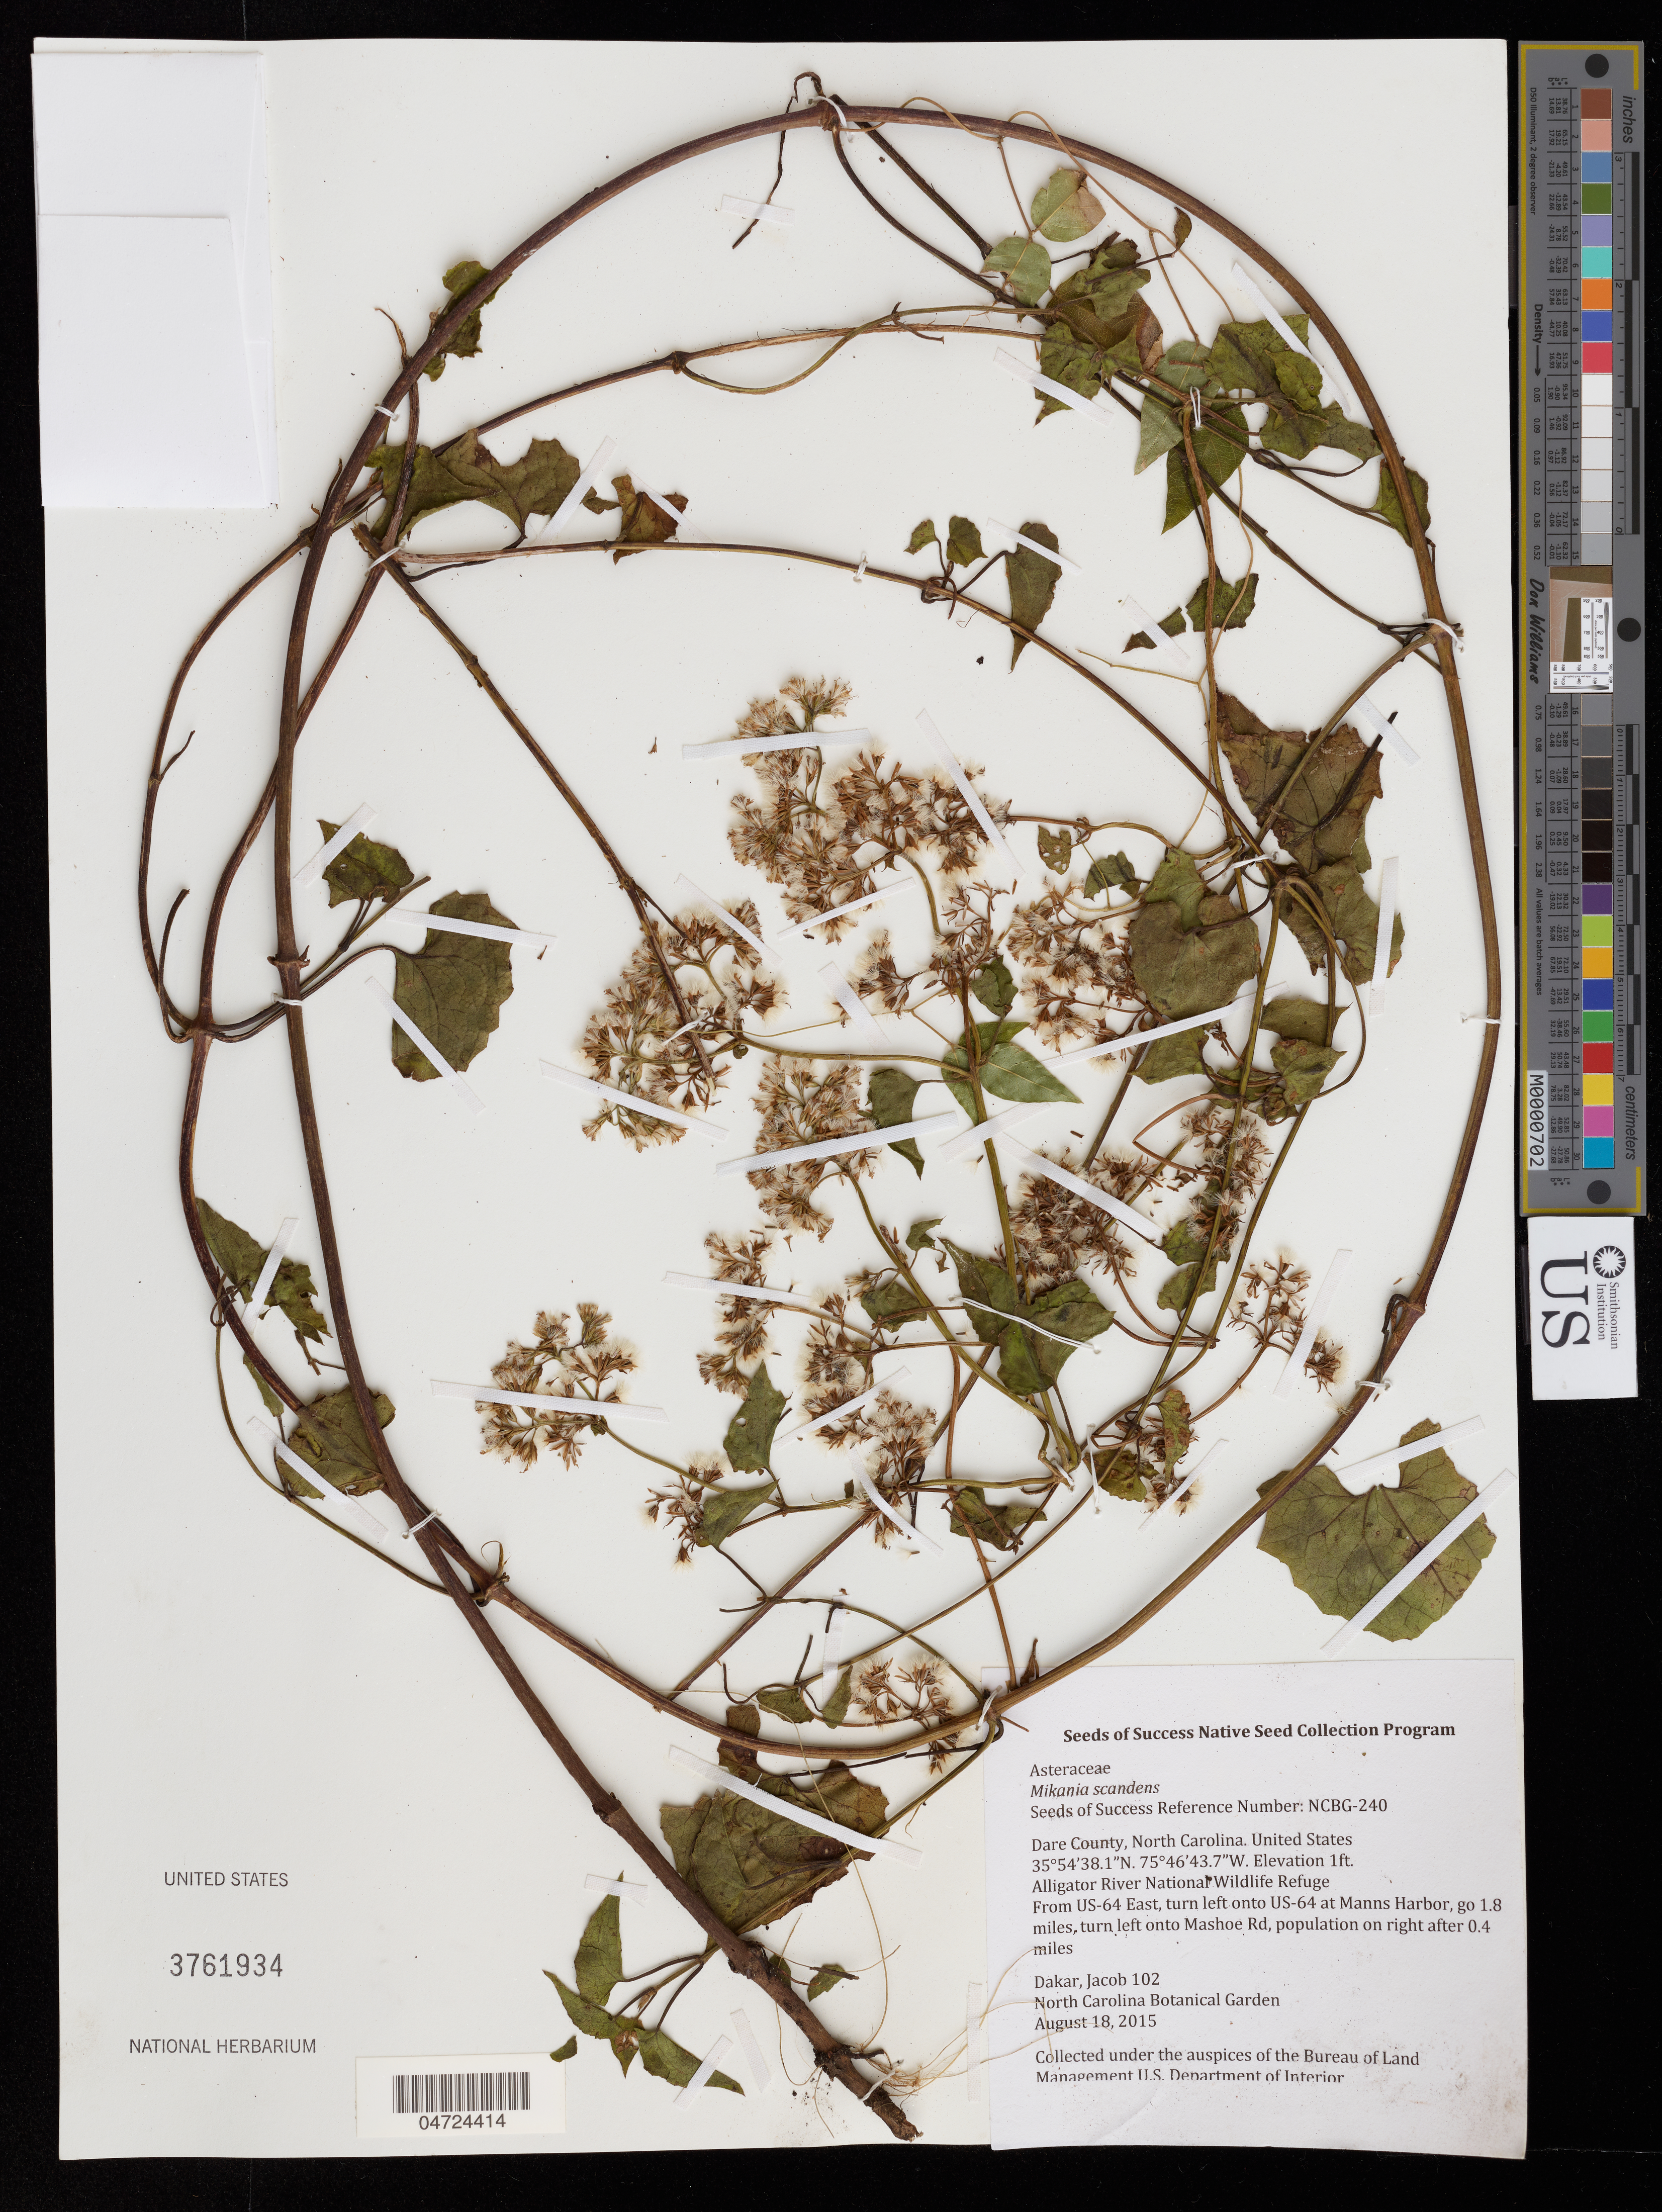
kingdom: Plantae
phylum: Tracheophyta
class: Magnoliopsida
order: Asterales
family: Asteraceae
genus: Mikania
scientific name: Mikania scandens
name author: (L.) Willd.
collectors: J. Dakar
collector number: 102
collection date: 2015-08-18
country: United States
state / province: North Carolina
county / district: Dare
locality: Dare County. Alligator River National Wildlife Refuge. From US-64 East, turn left onto US-64 at Manns Harbor, go 1.8 miles turn left onto Mashoe Rd, population on right after 0.4 miles.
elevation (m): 0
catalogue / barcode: US 3761934